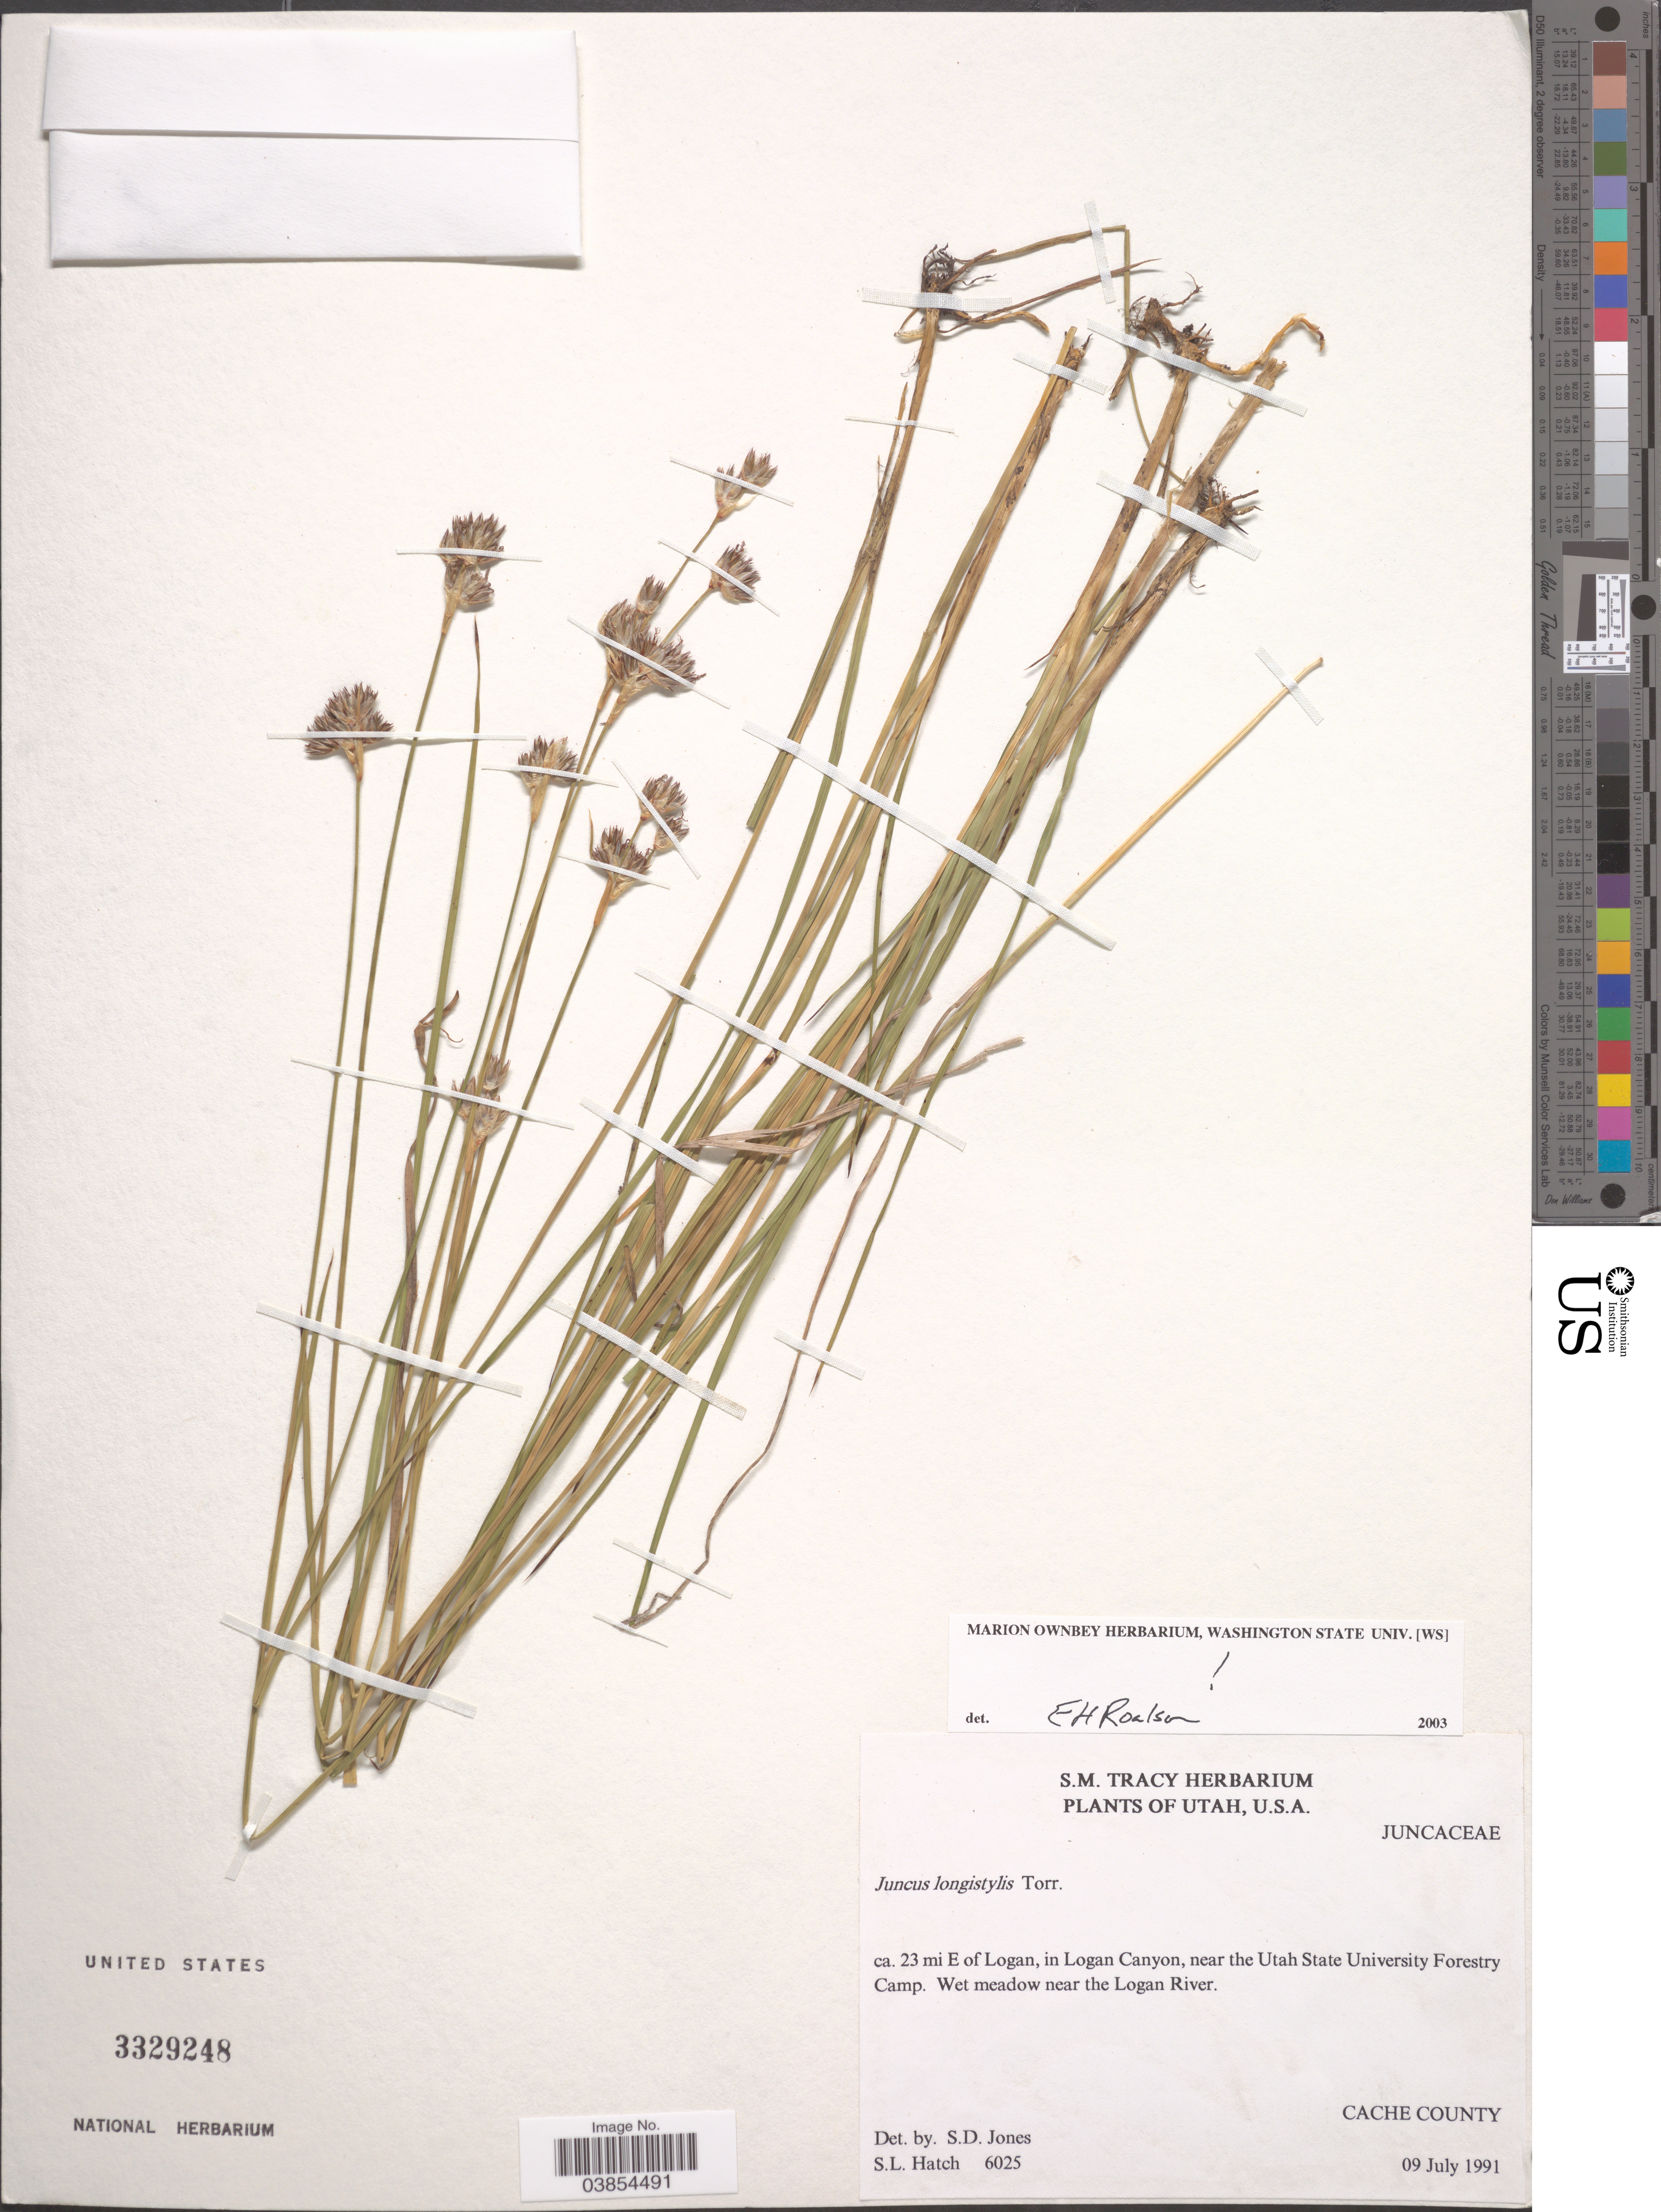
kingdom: Plantae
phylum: Tracheophyta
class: Liliopsida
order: Poales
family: Juncaceae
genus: Juncus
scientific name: Juncus longistylis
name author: Torr.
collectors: S. Hatch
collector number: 6025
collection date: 1991-07-09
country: United States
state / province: Utah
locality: Ca. 23 mi E of Logan, in Logan Canyon, near the Utah State University Forestry Camp. Near the Logan River. Cache County.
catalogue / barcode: US 3329248